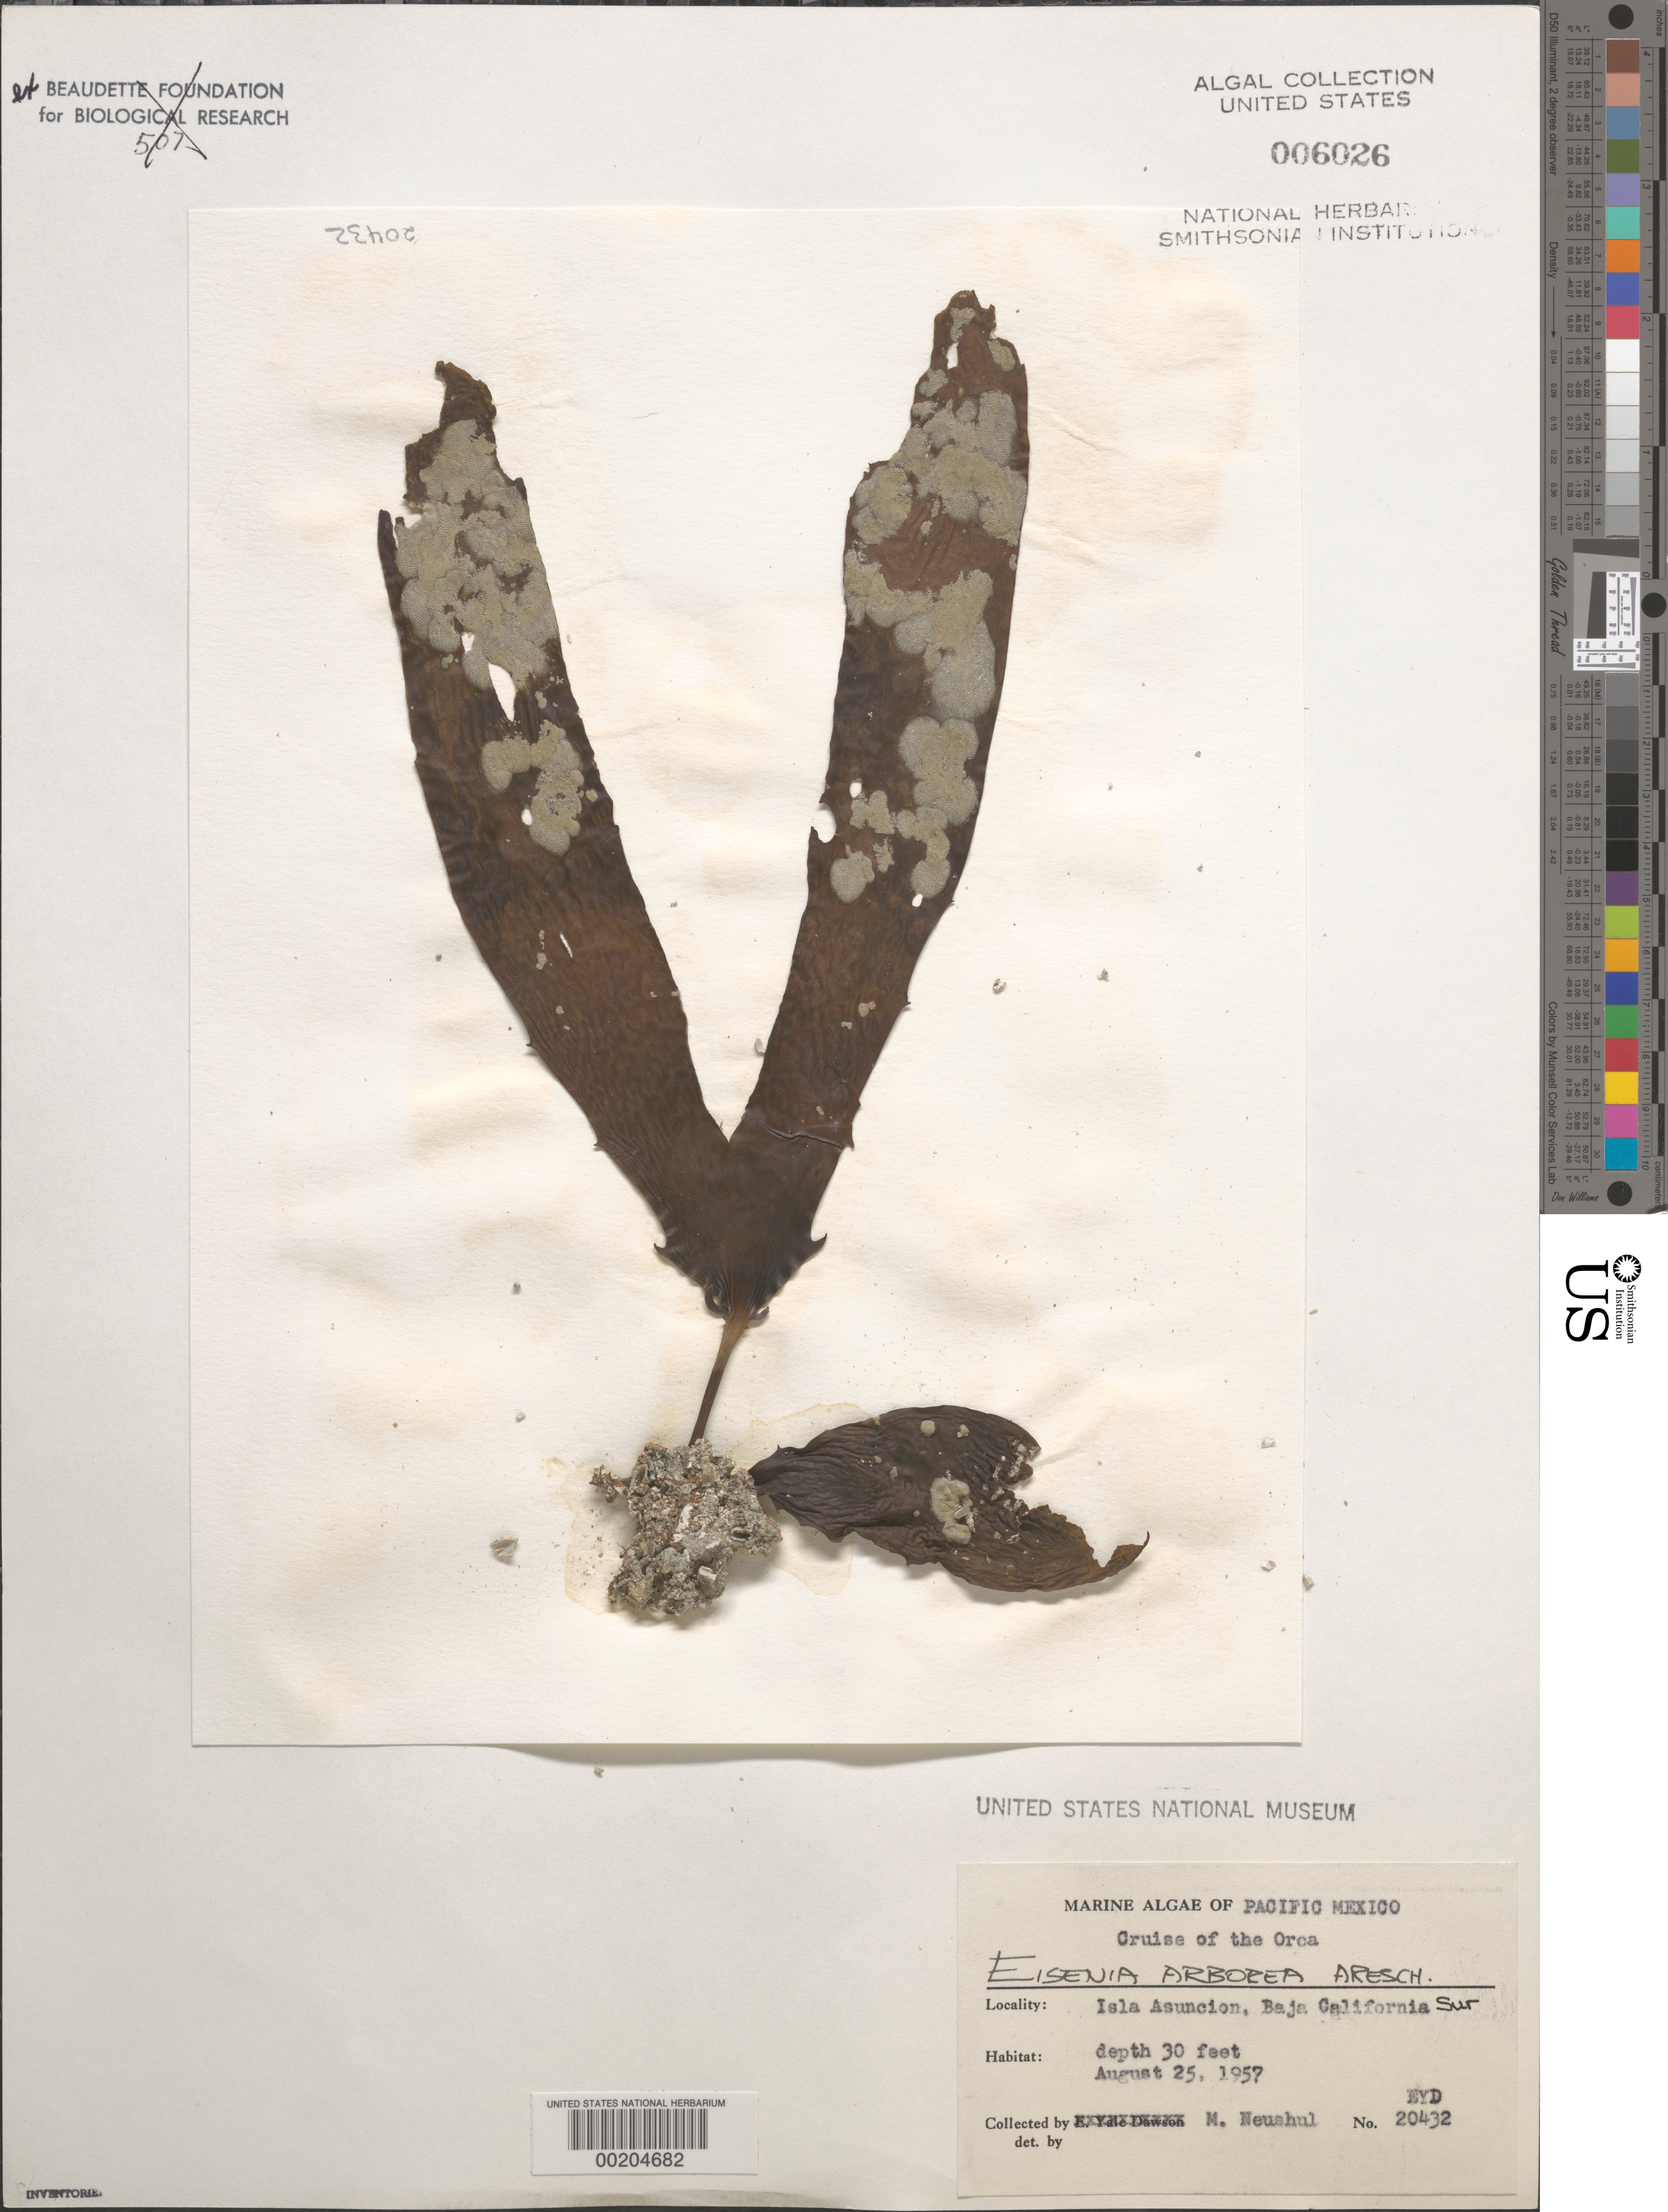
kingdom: Chromista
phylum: Ochrophyta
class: Phaeophyceae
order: Laminariales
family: Lessoniaceae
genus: Eisenia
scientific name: Eisenia arborea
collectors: M. Neushul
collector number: EYD 20432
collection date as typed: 25 Aug 1957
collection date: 1957-08-25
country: Mexico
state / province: Baja California Sur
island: Isla Asuncion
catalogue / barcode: US 6026